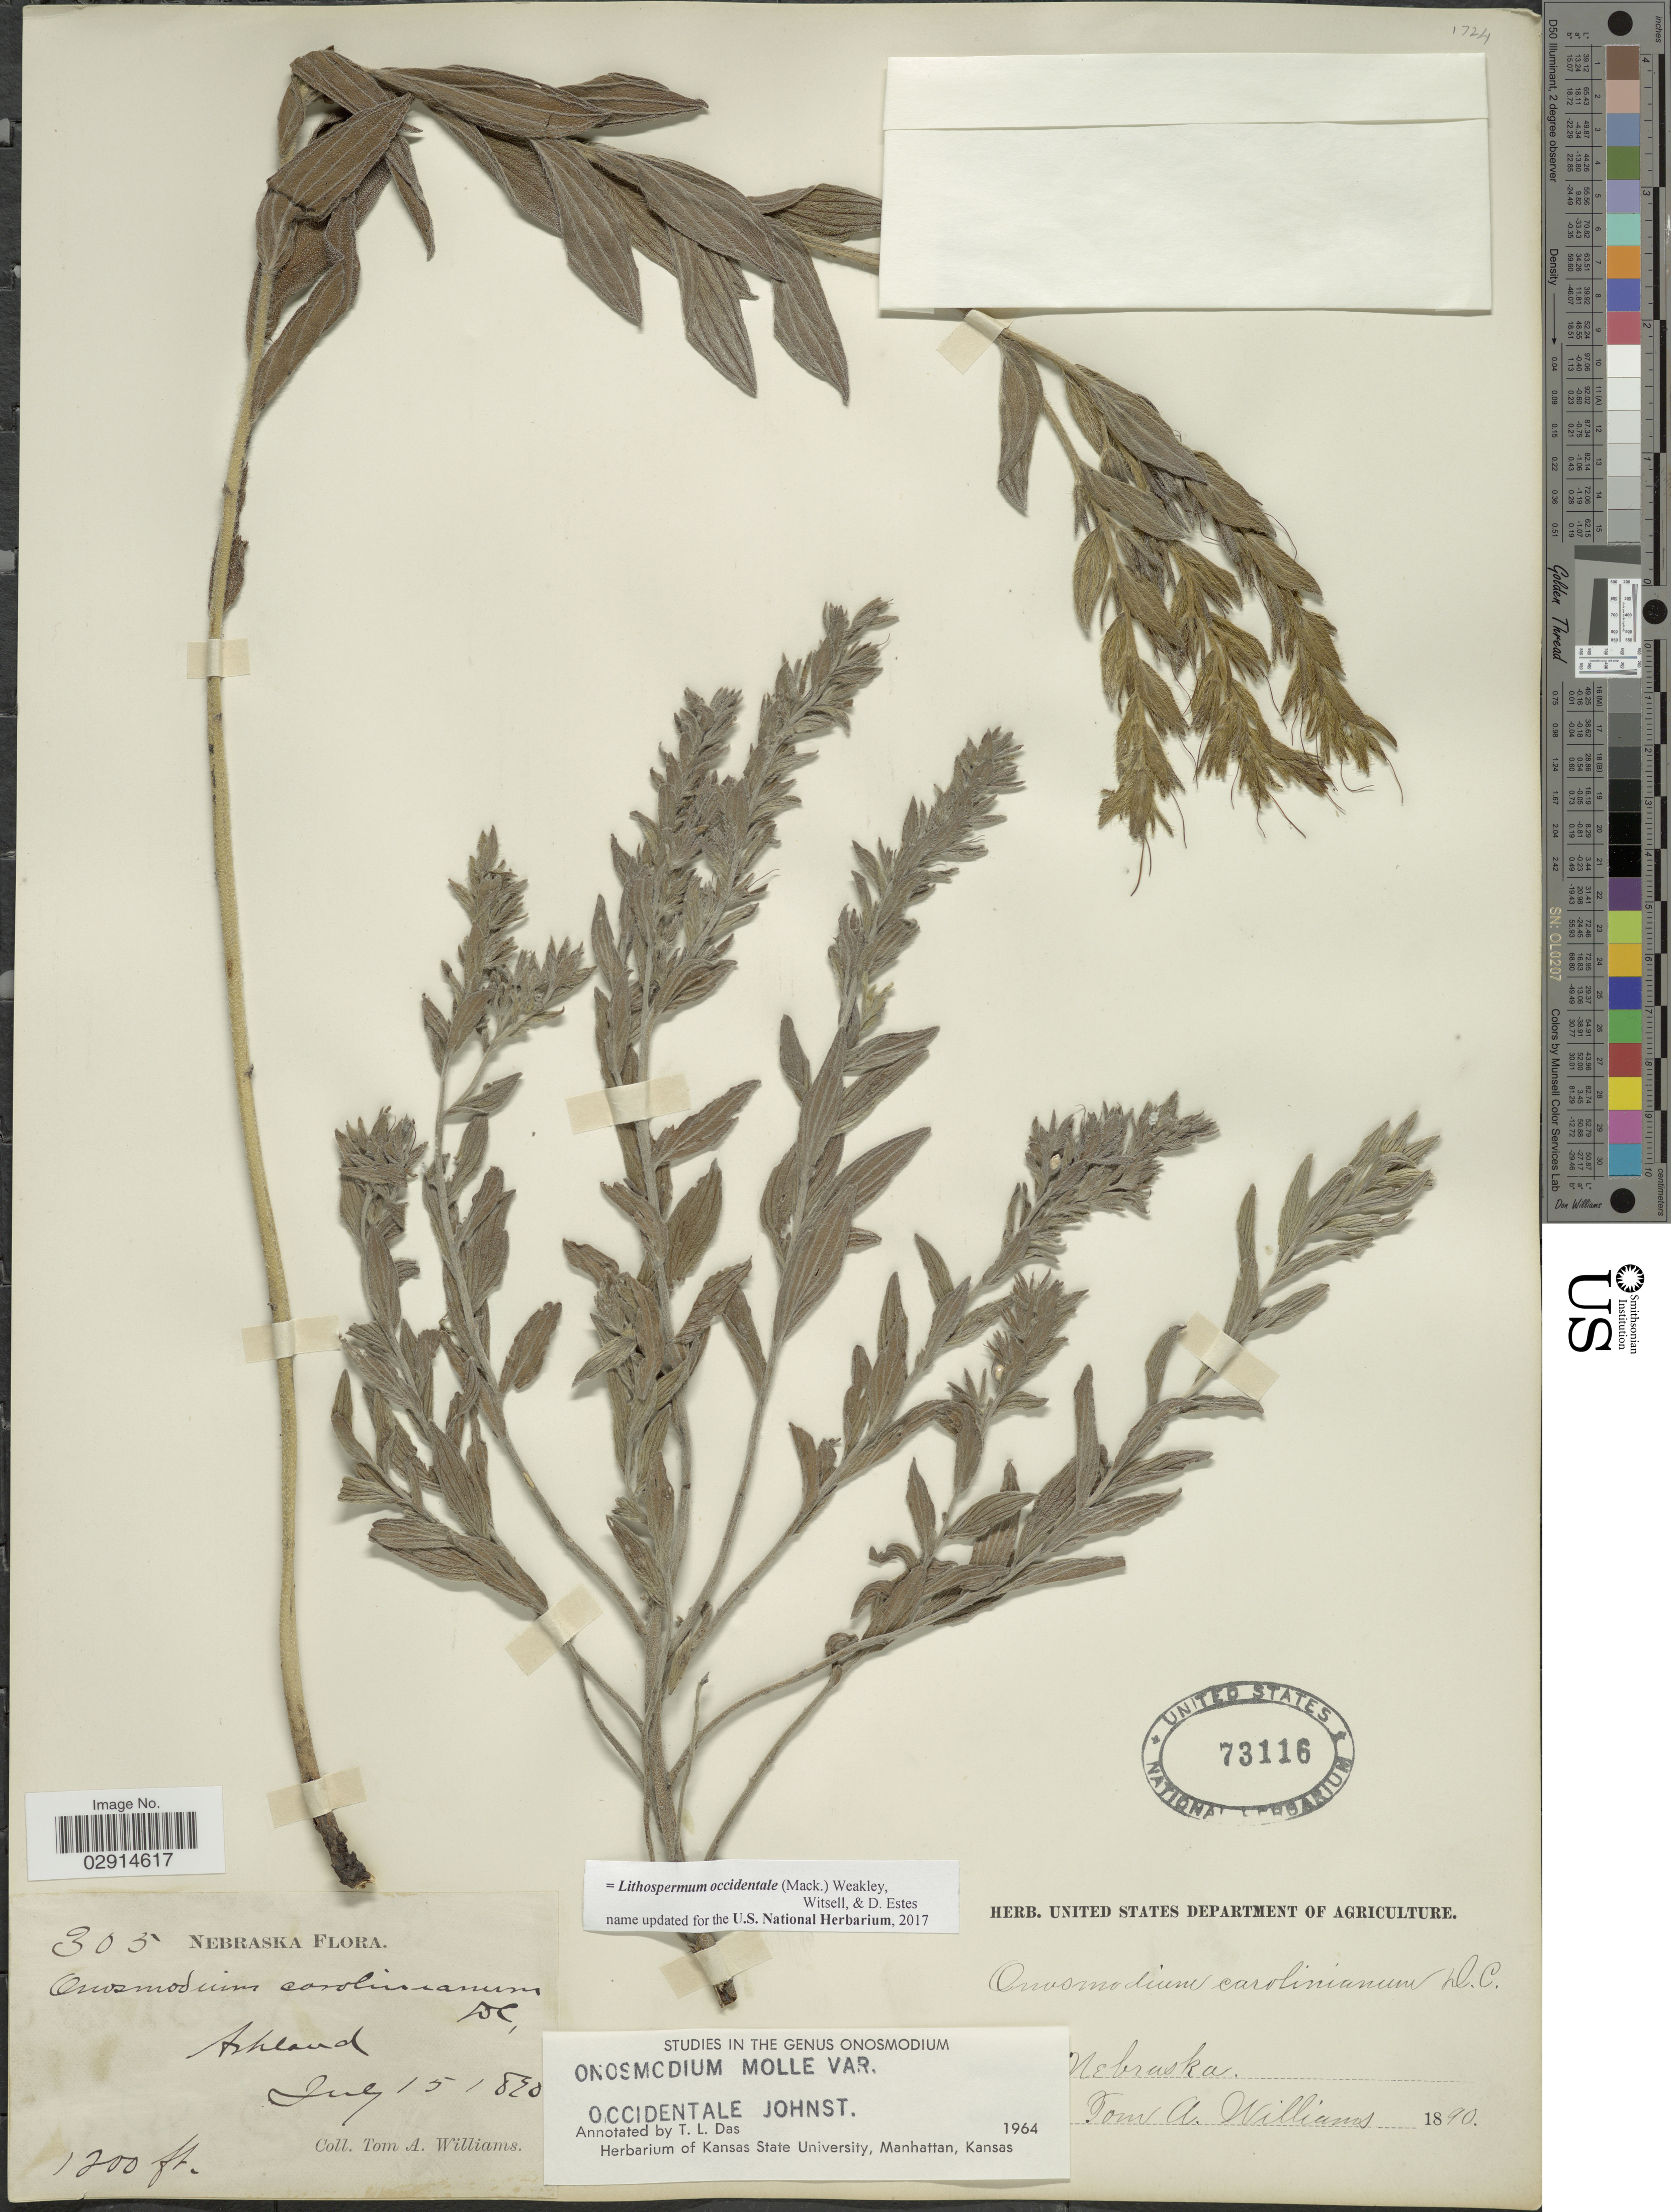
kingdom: Plantae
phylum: Tracheophyta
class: Magnoliopsida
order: Boraginales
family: Boraginaceae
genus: Lithospermum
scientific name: Lithospermum occidentale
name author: (Mack.) Weakley et al.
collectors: T. Williams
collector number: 305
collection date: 1890-07-15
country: United States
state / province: Nebraska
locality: Ashland.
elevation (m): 366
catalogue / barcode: US 73116